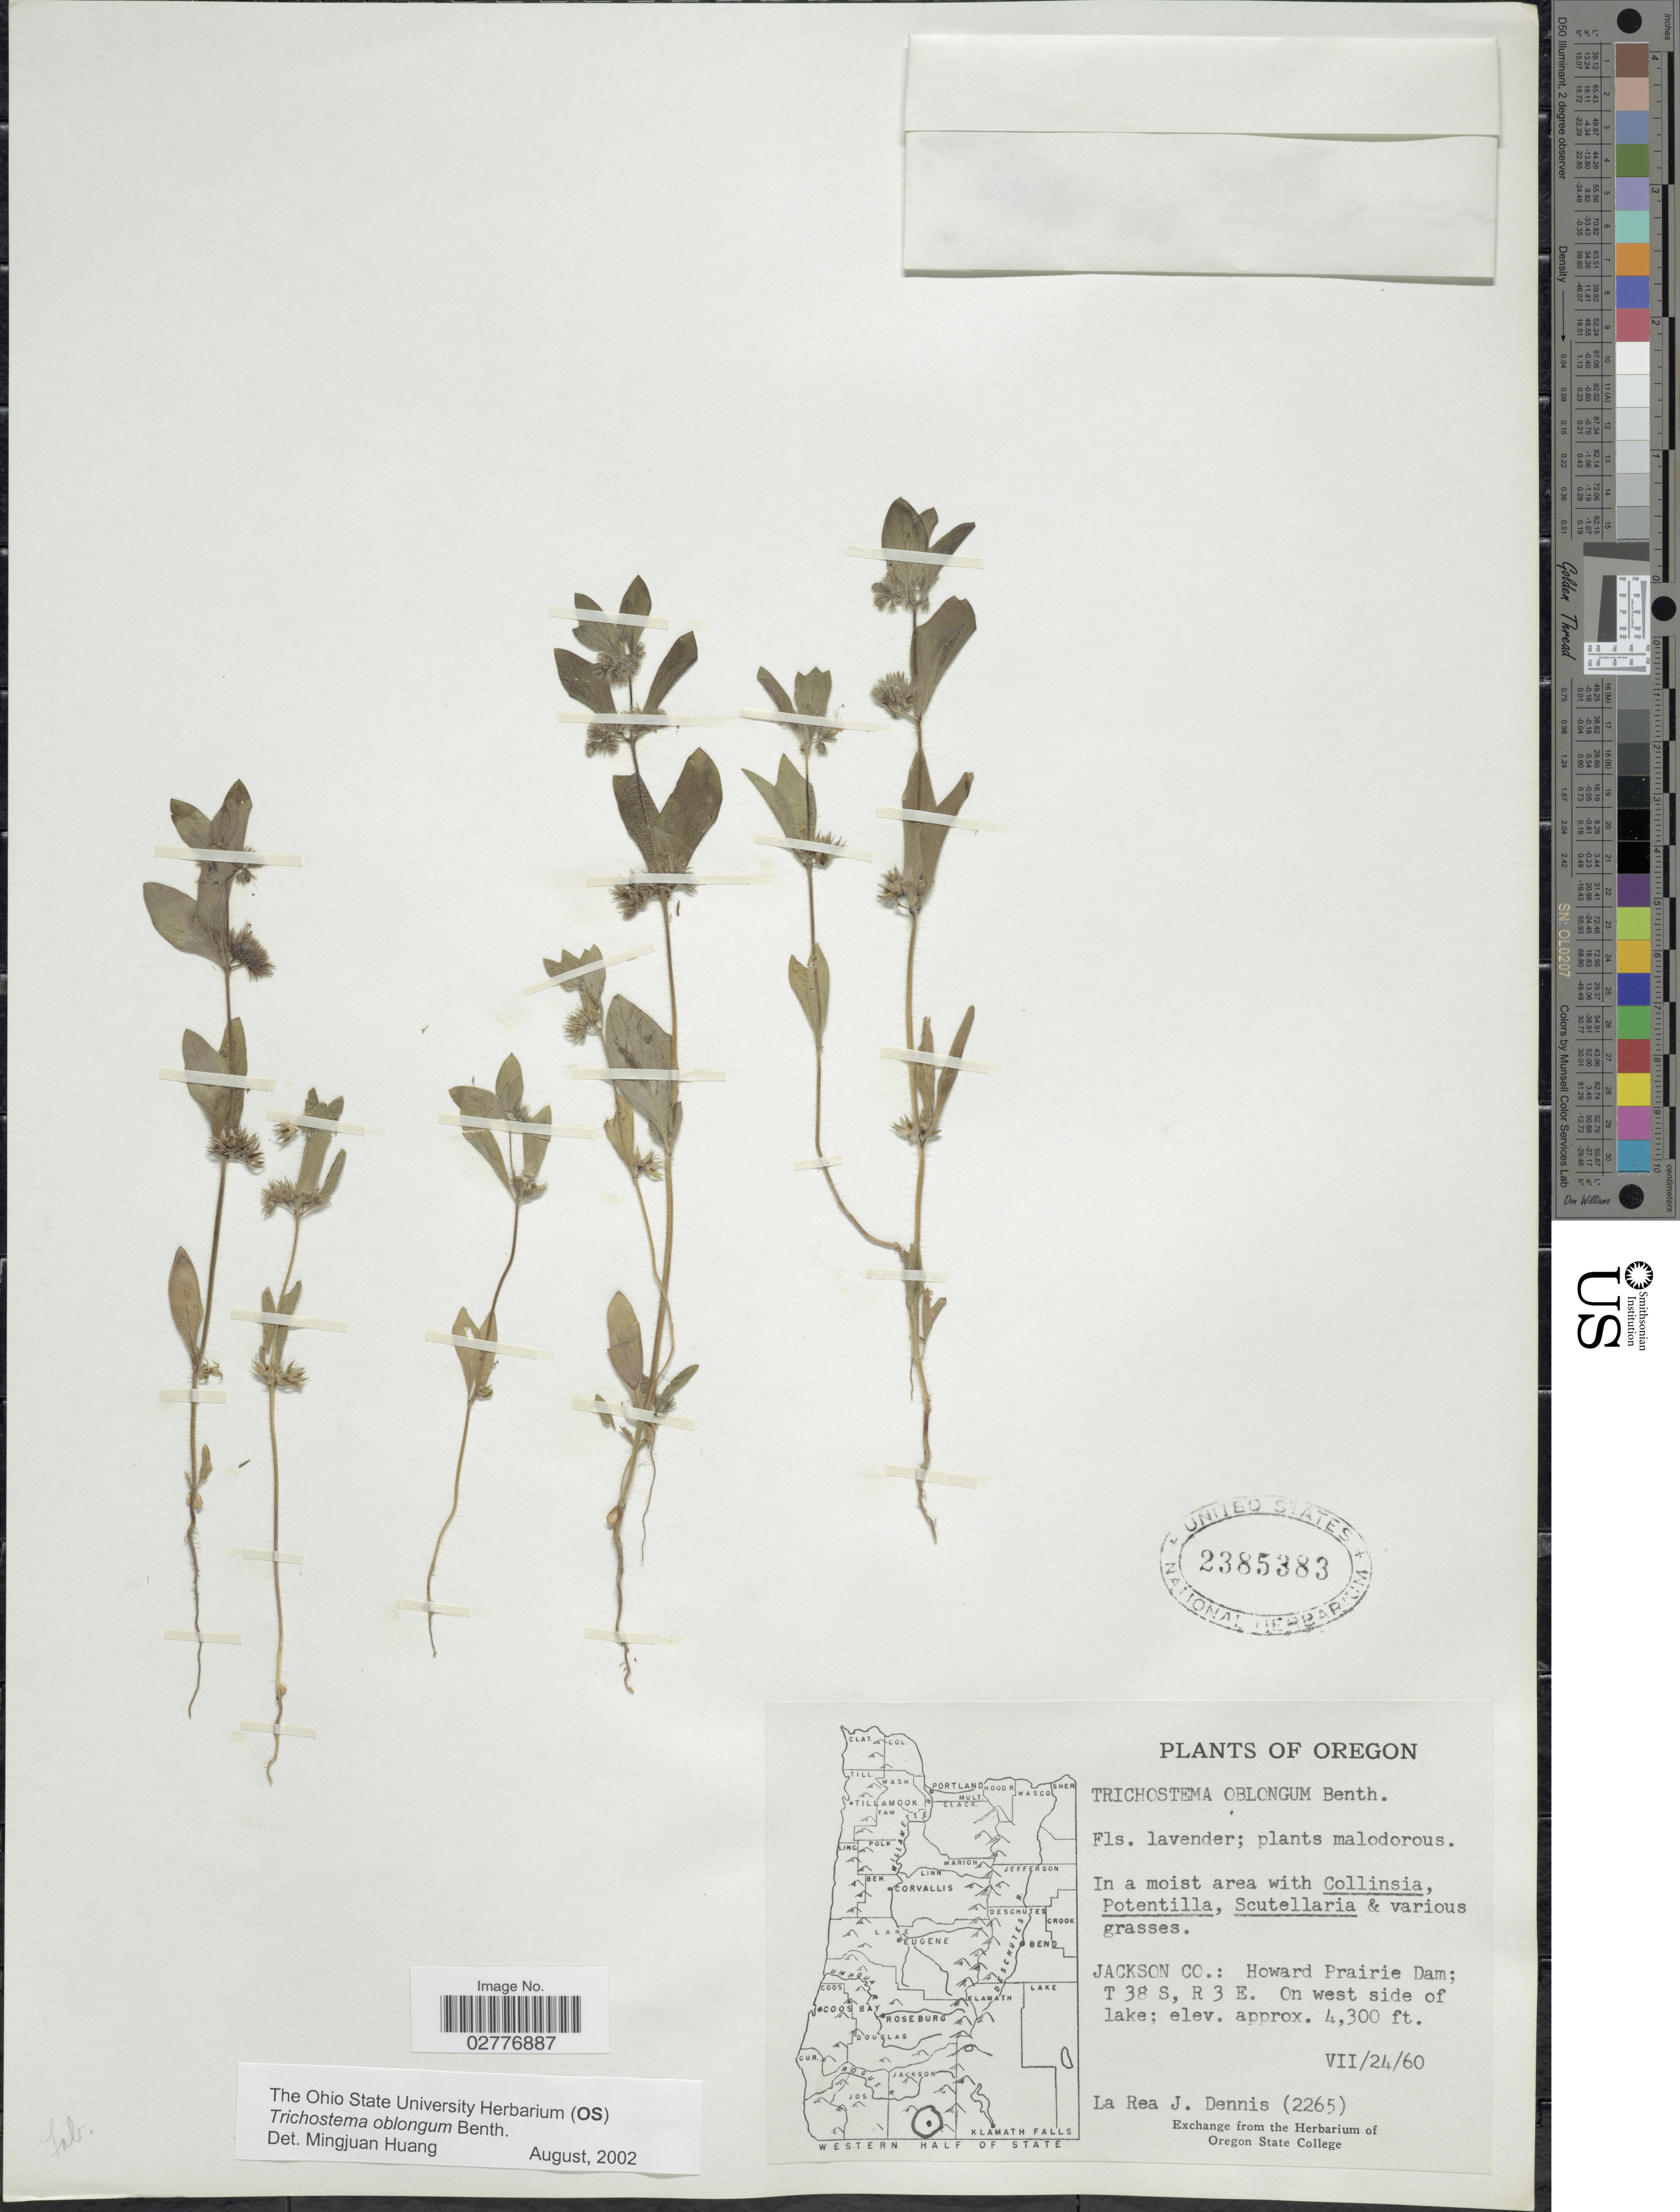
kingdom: Plantae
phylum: Tracheophyta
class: Magnoliopsida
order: Lamiales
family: Lamiaceae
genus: Trichostema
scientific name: Trichostema oblongum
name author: Benth.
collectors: L. Dennis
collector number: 2265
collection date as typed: Transcribed d/m/y: 24/7/60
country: United States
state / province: Oregon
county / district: Jackson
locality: Jackson Co.: Howard Prairie Dam; T 38 S, R 3 E. On west side of lake.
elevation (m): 1311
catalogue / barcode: US 2385383